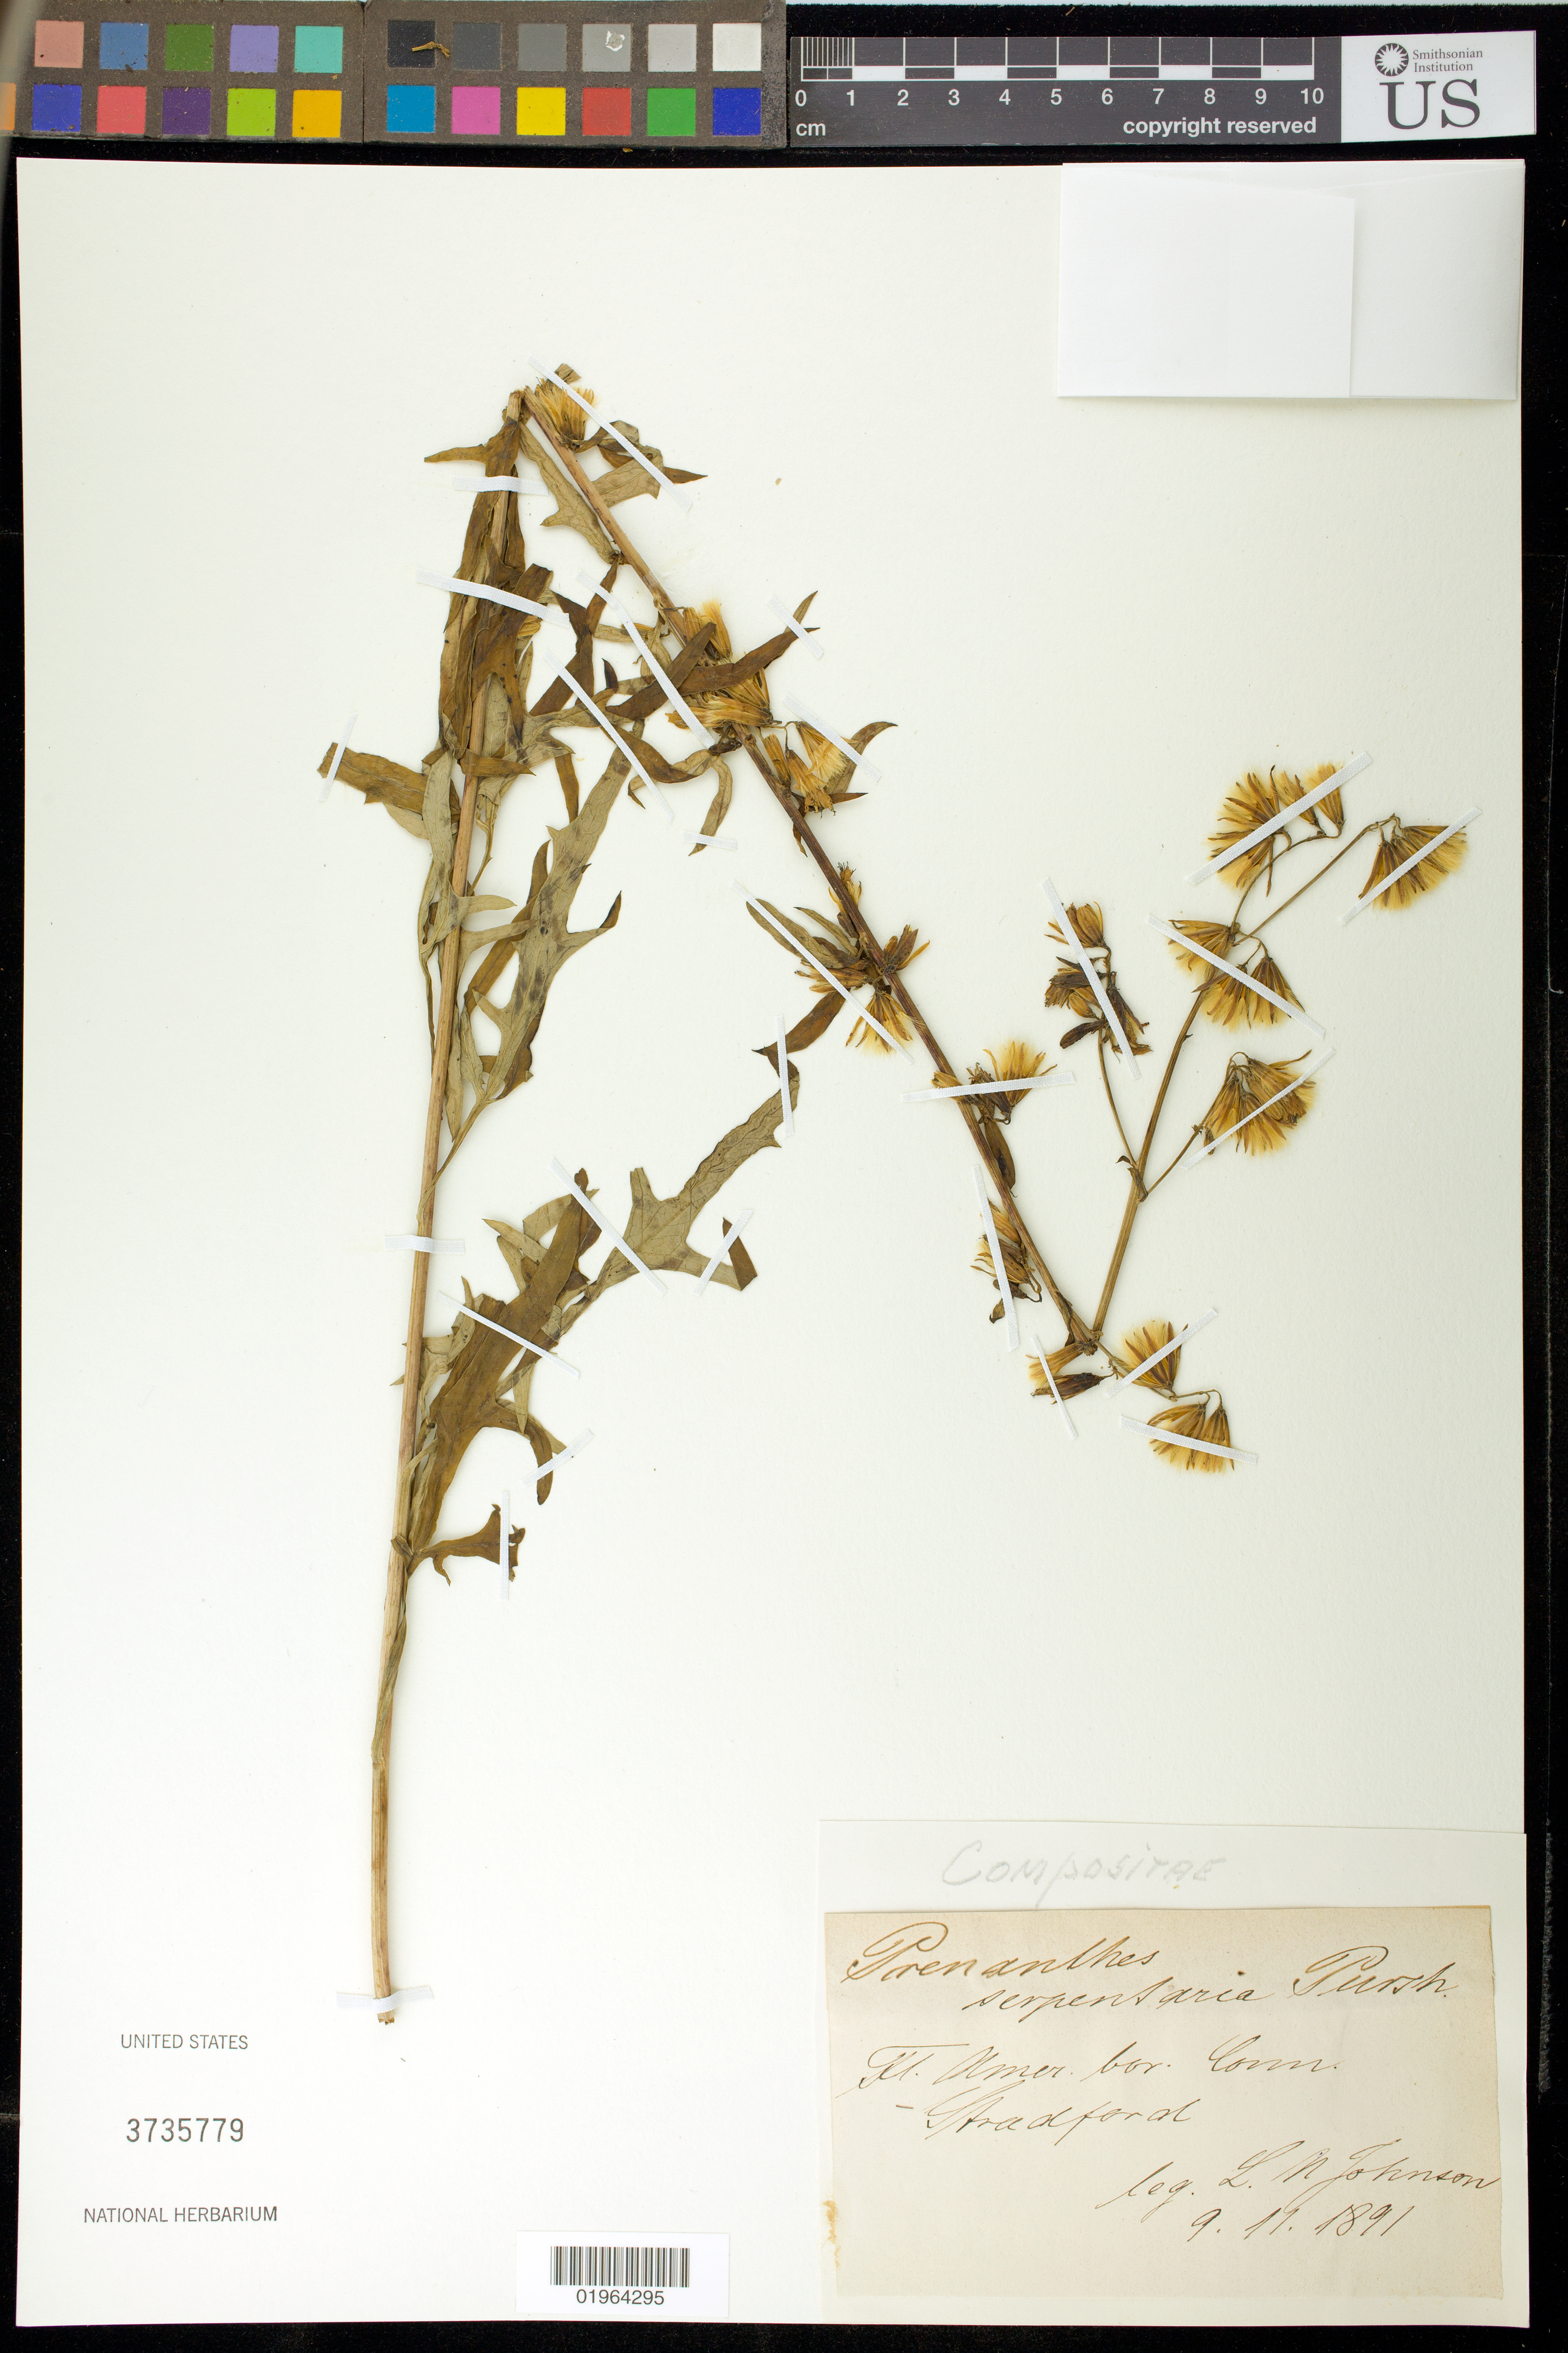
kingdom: Plantae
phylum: Tracheophyta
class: Magnoliopsida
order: Asterales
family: Asteraceae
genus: Nabalus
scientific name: Nabalus serpentarius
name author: (Pursh) Hook.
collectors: L. N. Johnson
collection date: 1891-09-11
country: United States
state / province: Connecticut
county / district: Fairfield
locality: Stratford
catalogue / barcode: US 3735759